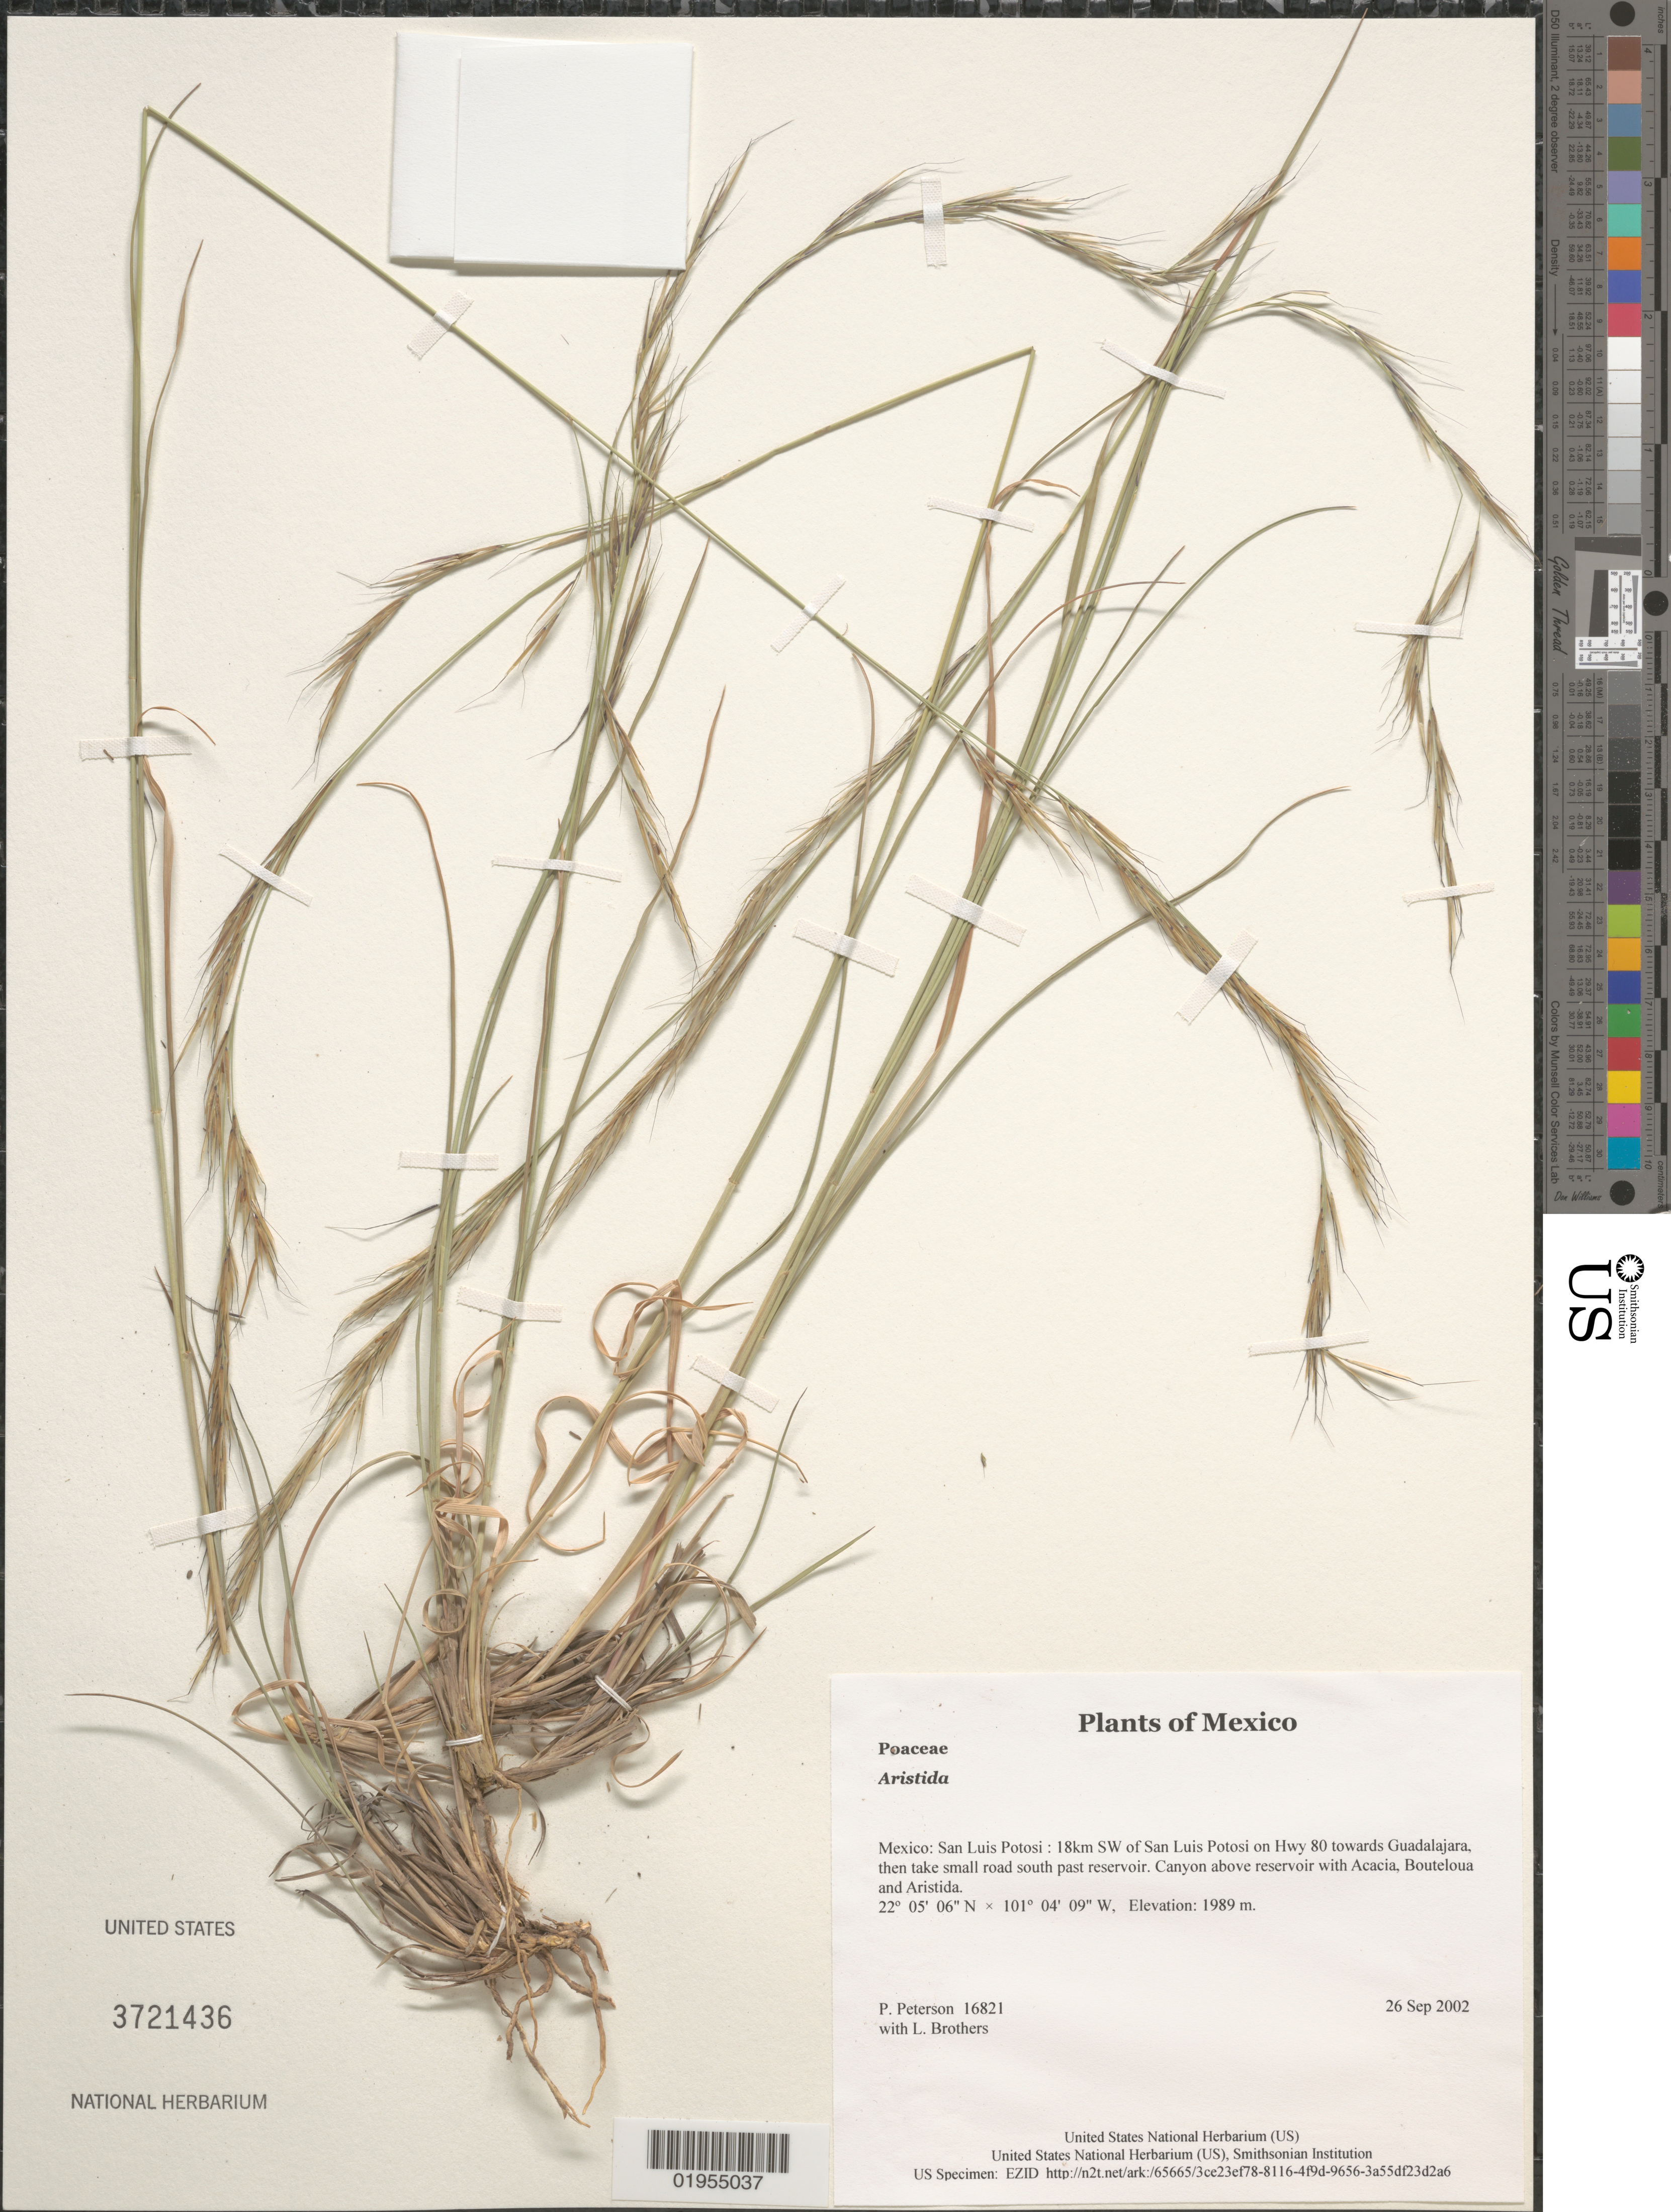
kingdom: Plantae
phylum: Tracheophyta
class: Liliopsida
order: Poales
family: Poaceae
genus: Aristida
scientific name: Aristida sp.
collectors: P. M. Peterson & L. E. Brothers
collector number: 16821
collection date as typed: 26 Sep 2002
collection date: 2002-09-26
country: Mexico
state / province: San Luis Potosi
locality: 18km SW of San Luis Potosi on Hwy 80 towards Guadalajara, then take small road south past reservoir. Canyon above reservoir with Acacia, Bouteloua and Aristida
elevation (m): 1989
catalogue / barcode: US 3721436